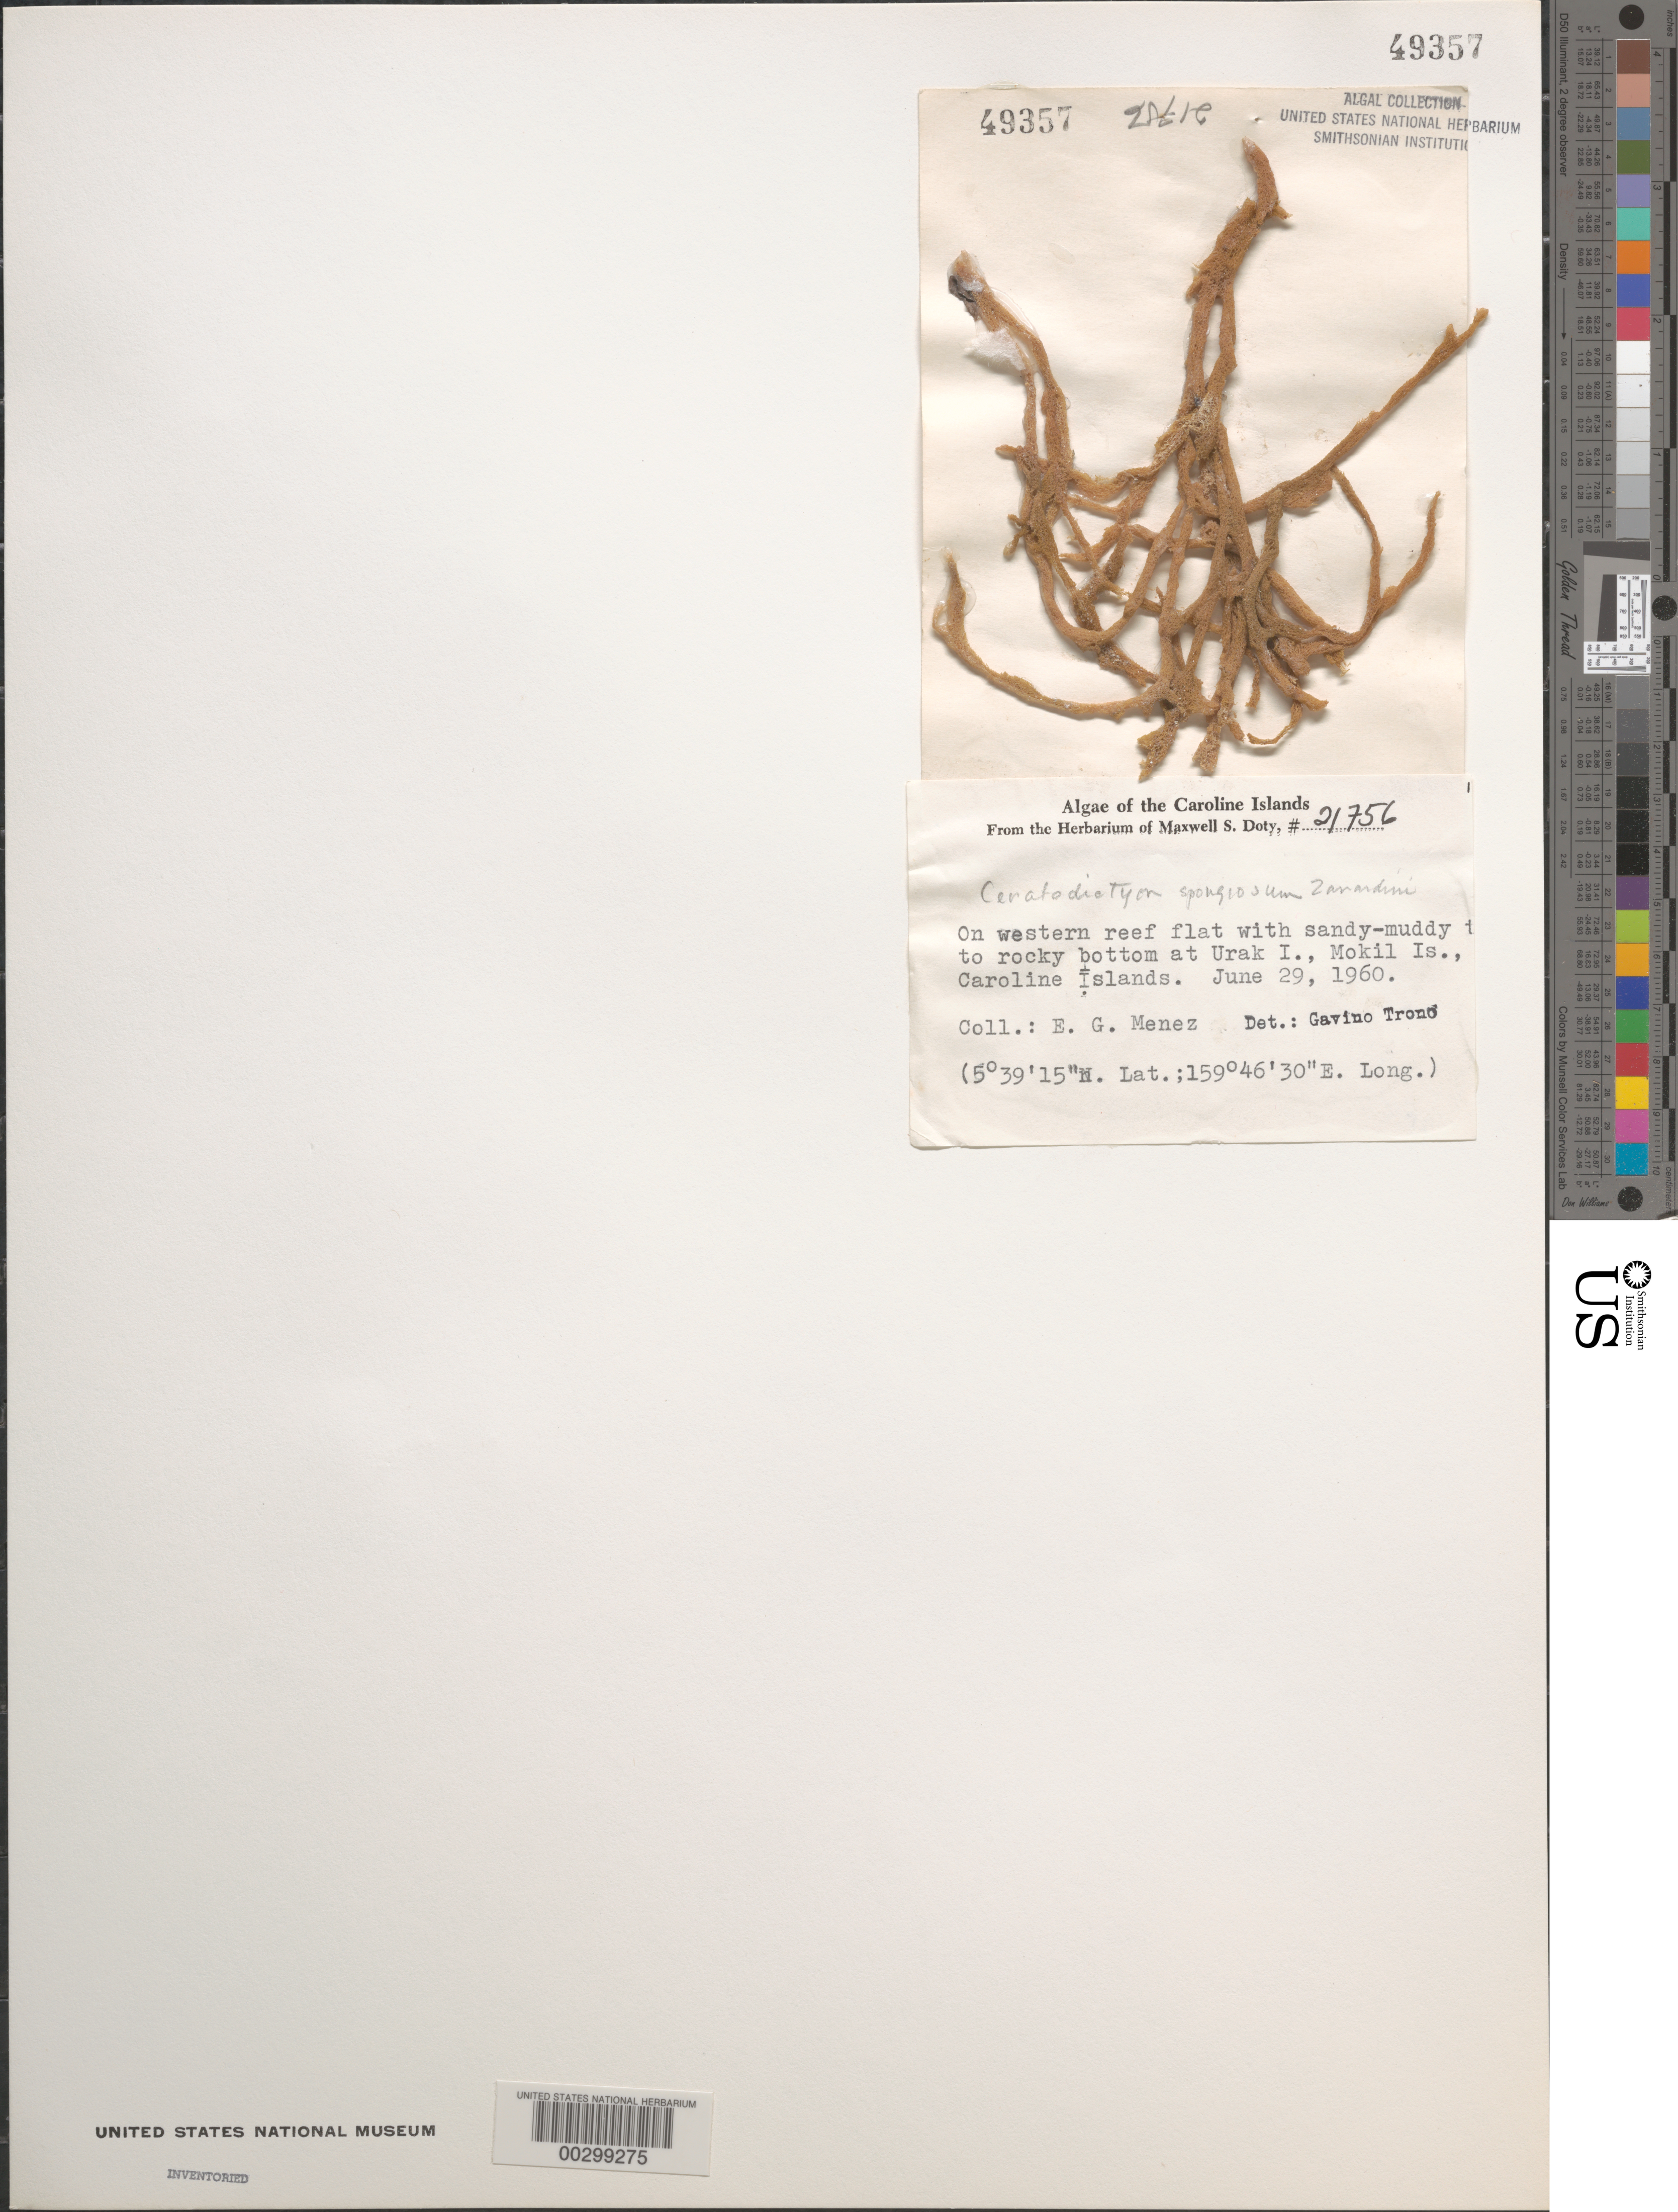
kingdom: Plantae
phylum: Rhodophyta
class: Florideophyceae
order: Rhodymeniales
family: Lomentariaceae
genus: Ceratodictyon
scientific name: Ceratodictyon spongiosum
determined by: Trono, Gavino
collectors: Meñez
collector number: MSD 21756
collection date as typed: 29 Jun 1960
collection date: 1960-06-29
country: Micronesia, Federated States of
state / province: Pohnpei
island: Mwokil (Mokil) Atoll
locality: Urak Islet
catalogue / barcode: US 49357